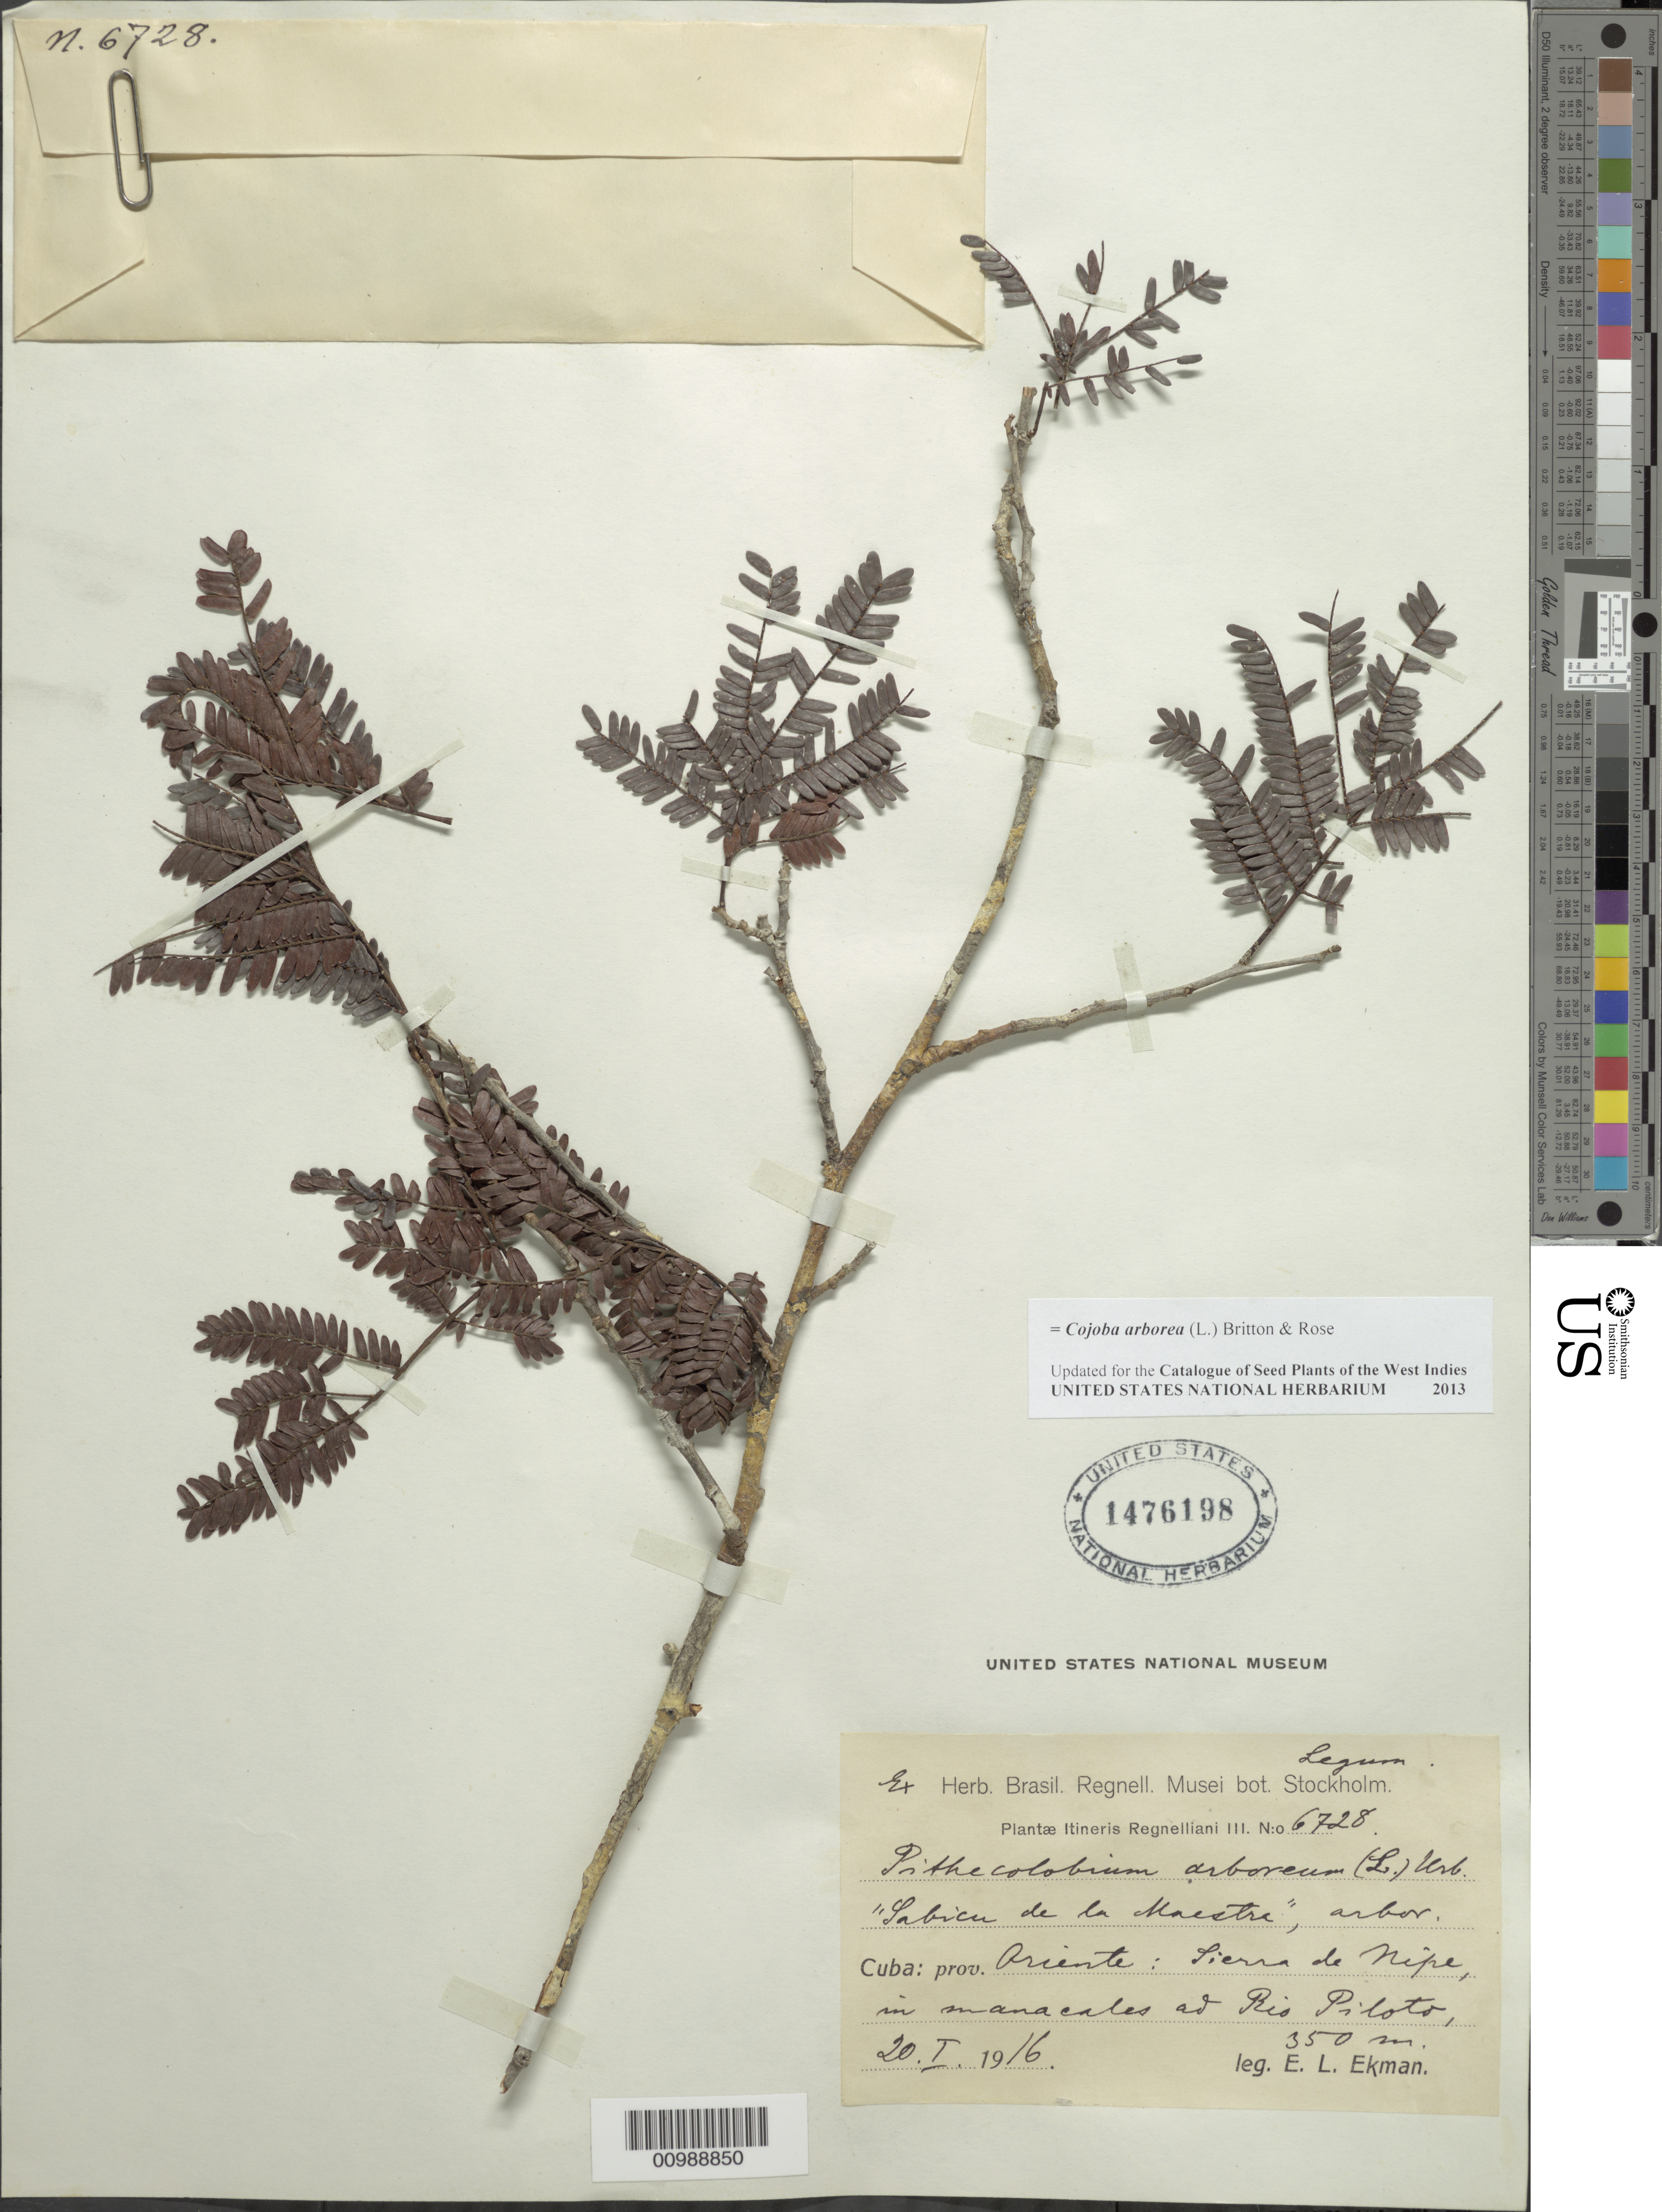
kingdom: Plantae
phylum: Tracheophyta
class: Magnoliopsida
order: Fabales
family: Fabaceae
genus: Cojoba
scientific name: Cojoba arborea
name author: (L.) Britton & Rose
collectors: E. L. Ekman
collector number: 6728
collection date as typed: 20 Jan 1916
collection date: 1916-01-20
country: Cuba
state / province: Holguín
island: Cuba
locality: Sierra de Nipe; Rio Piloto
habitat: In manacales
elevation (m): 350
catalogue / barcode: US 1476198